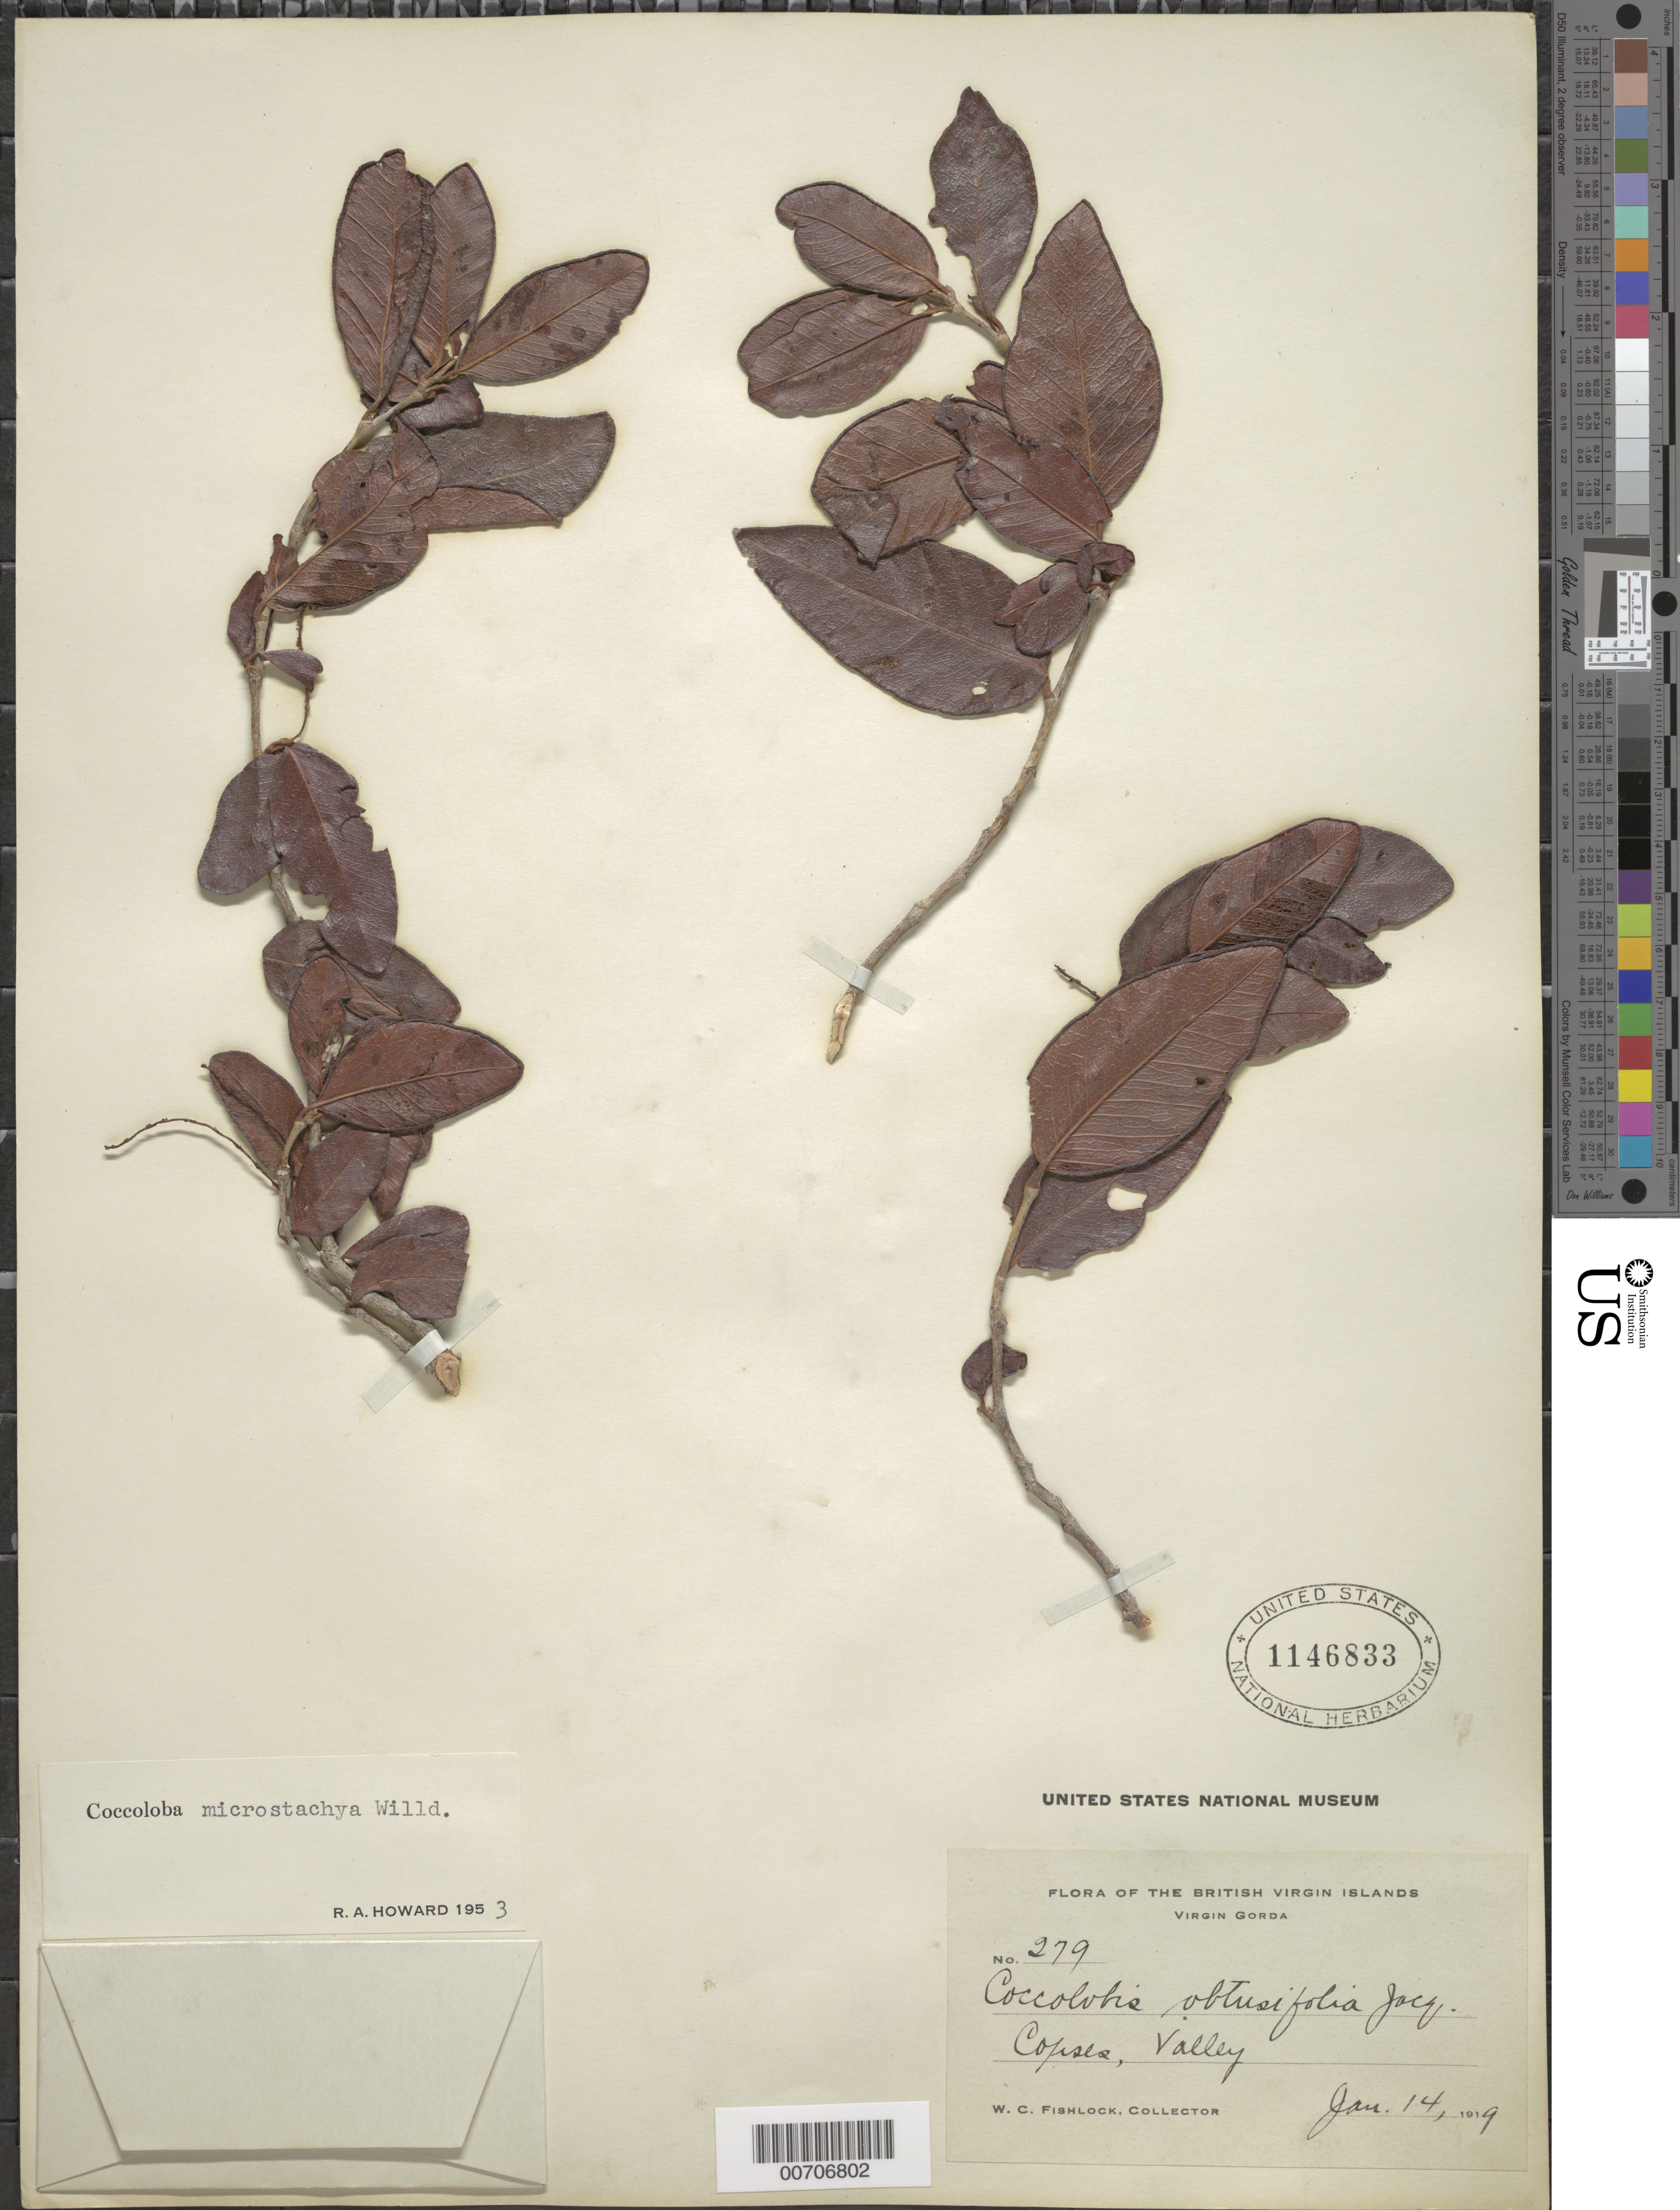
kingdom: Plantae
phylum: Tracheophyta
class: Magnoliopsida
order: Caryophyllales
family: Polygonaceae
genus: Coccoloba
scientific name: Coccoloba microstachya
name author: Willd.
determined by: Howard, R. A.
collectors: W. Fishlock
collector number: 279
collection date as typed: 14 Jan 1919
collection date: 1919-01-14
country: British Virgin Islands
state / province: Virgin Gorda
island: Virgin Gorda Island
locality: Valley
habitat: Copses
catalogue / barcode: US 1146833